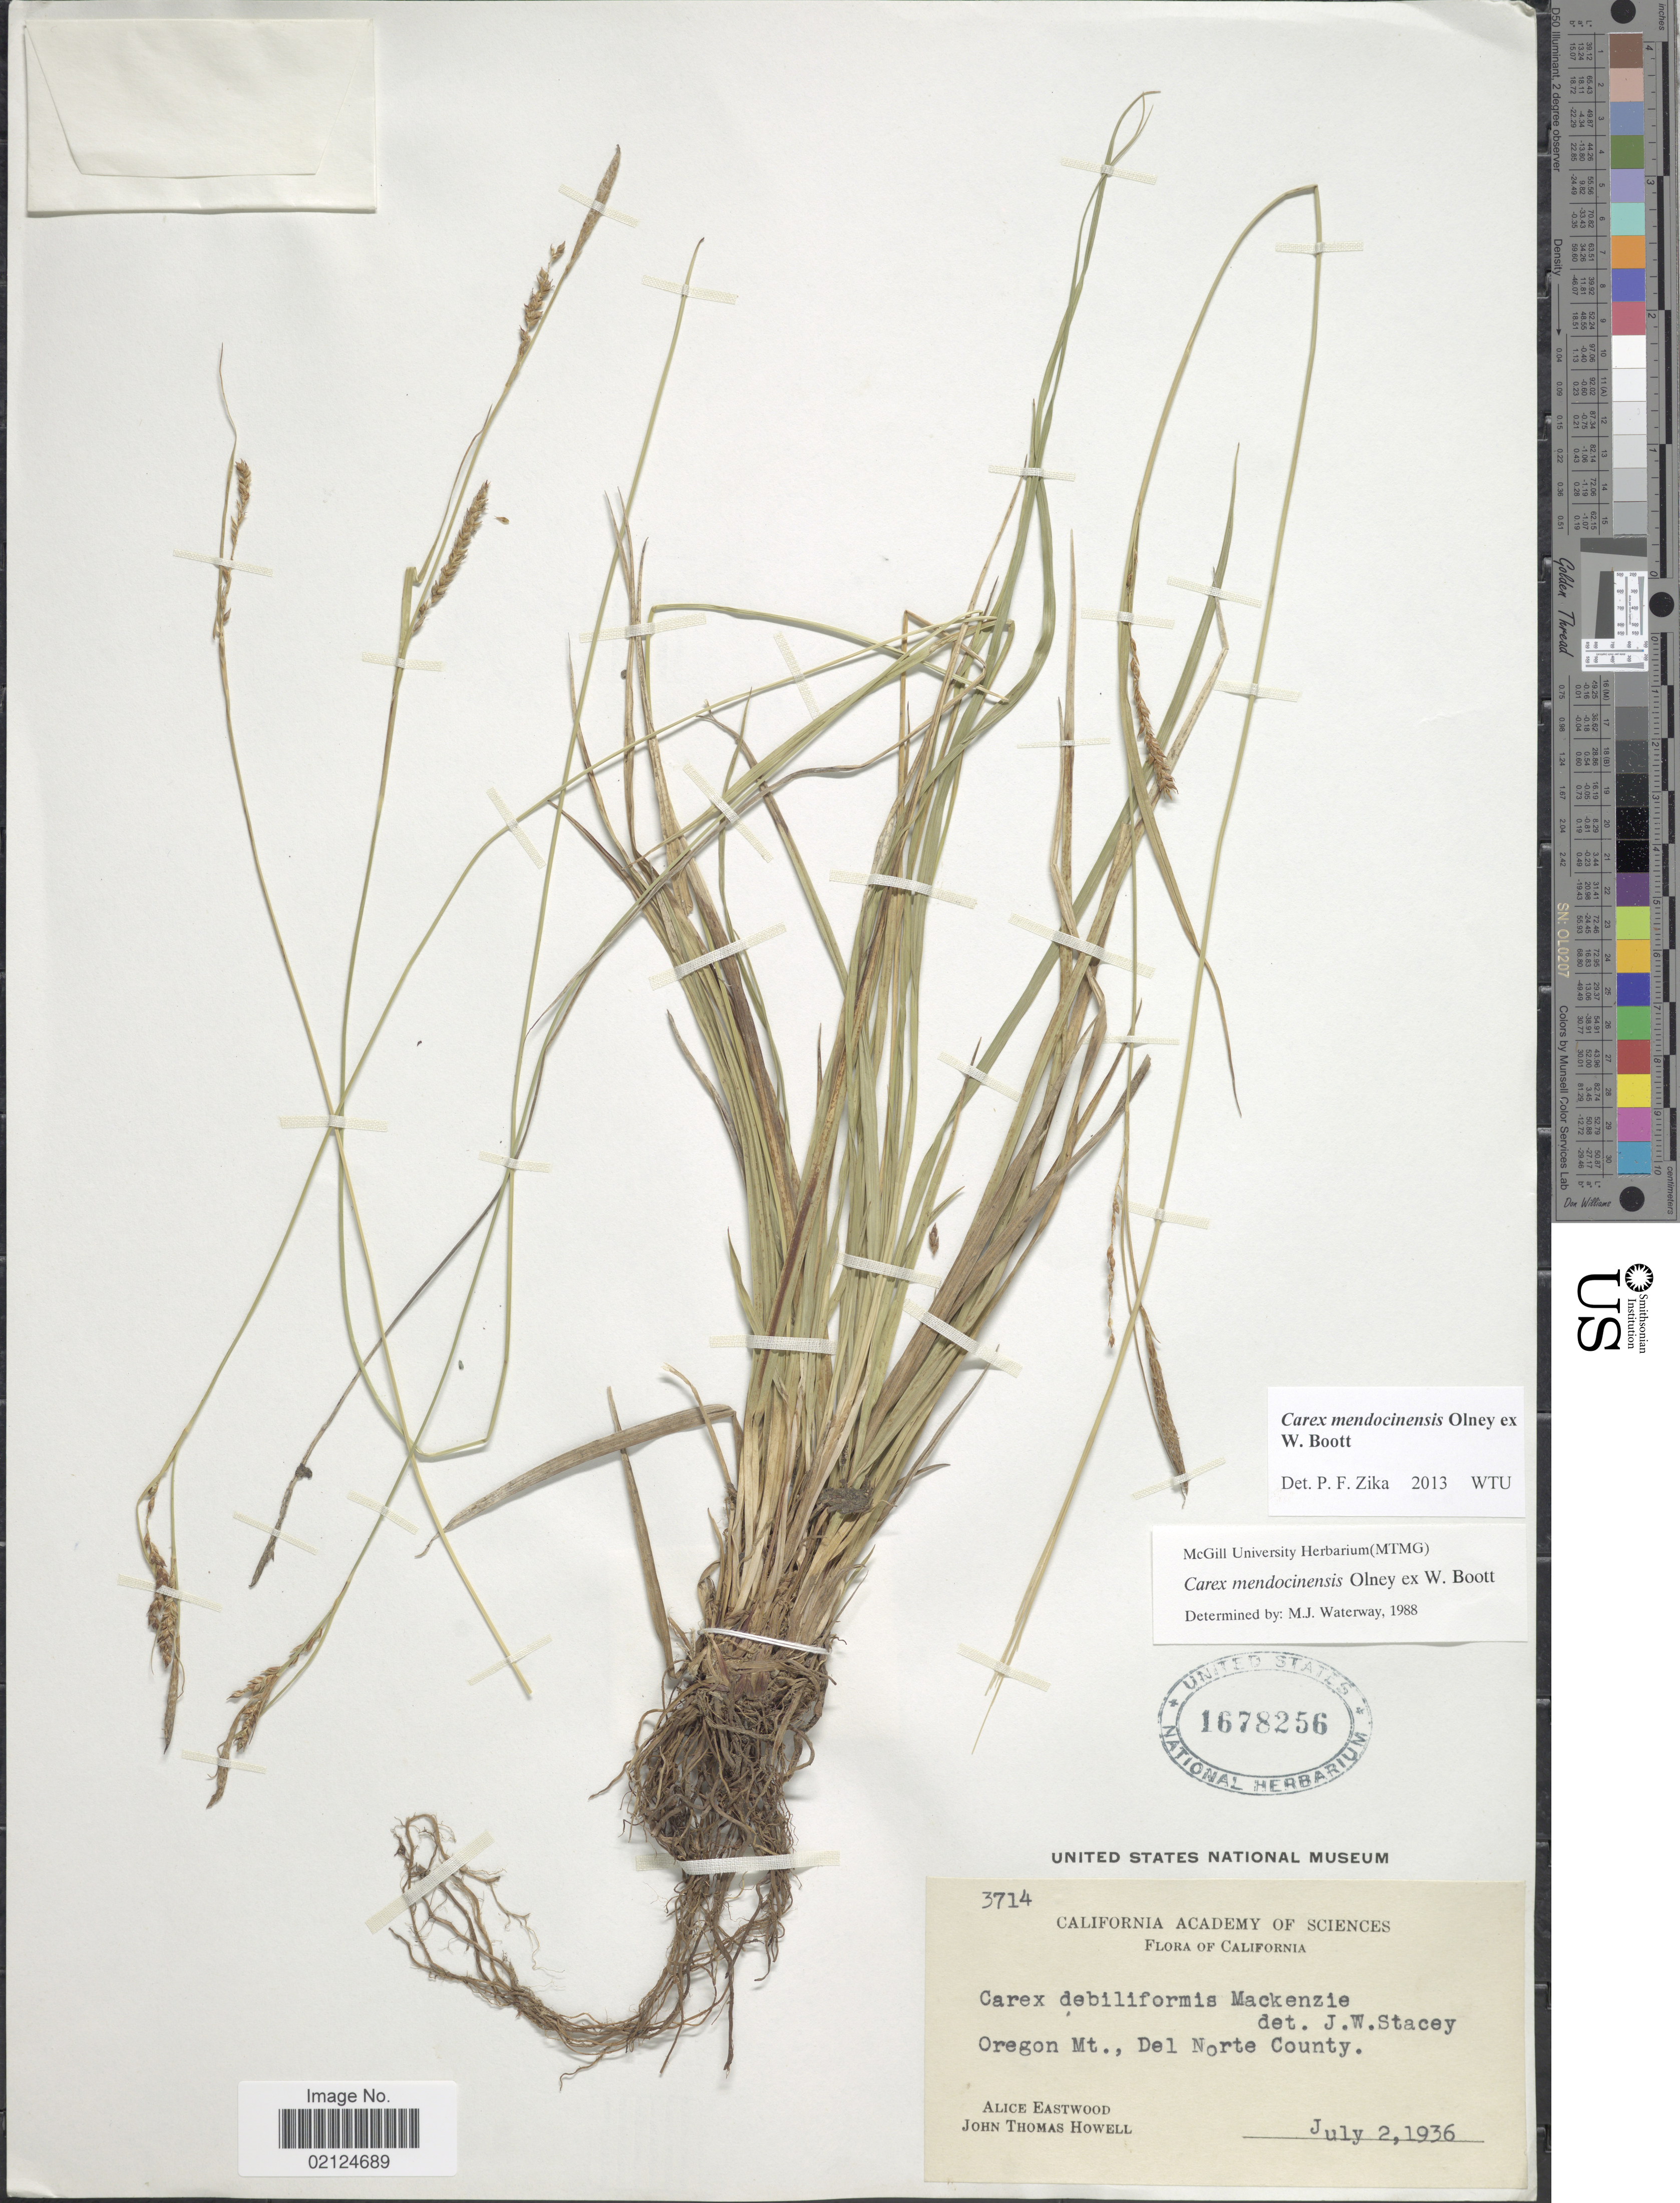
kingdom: Plantae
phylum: Tracheophyta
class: Liliopsida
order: Poales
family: Cyperaceae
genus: Carex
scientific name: Carex mendocinensis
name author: Olney ex Boott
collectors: A. Eastwood & J. T. Howell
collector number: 3714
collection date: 1936-07-02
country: United States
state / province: California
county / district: Del Norte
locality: Oregon Mt., Del Norte County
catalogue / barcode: US 1678256